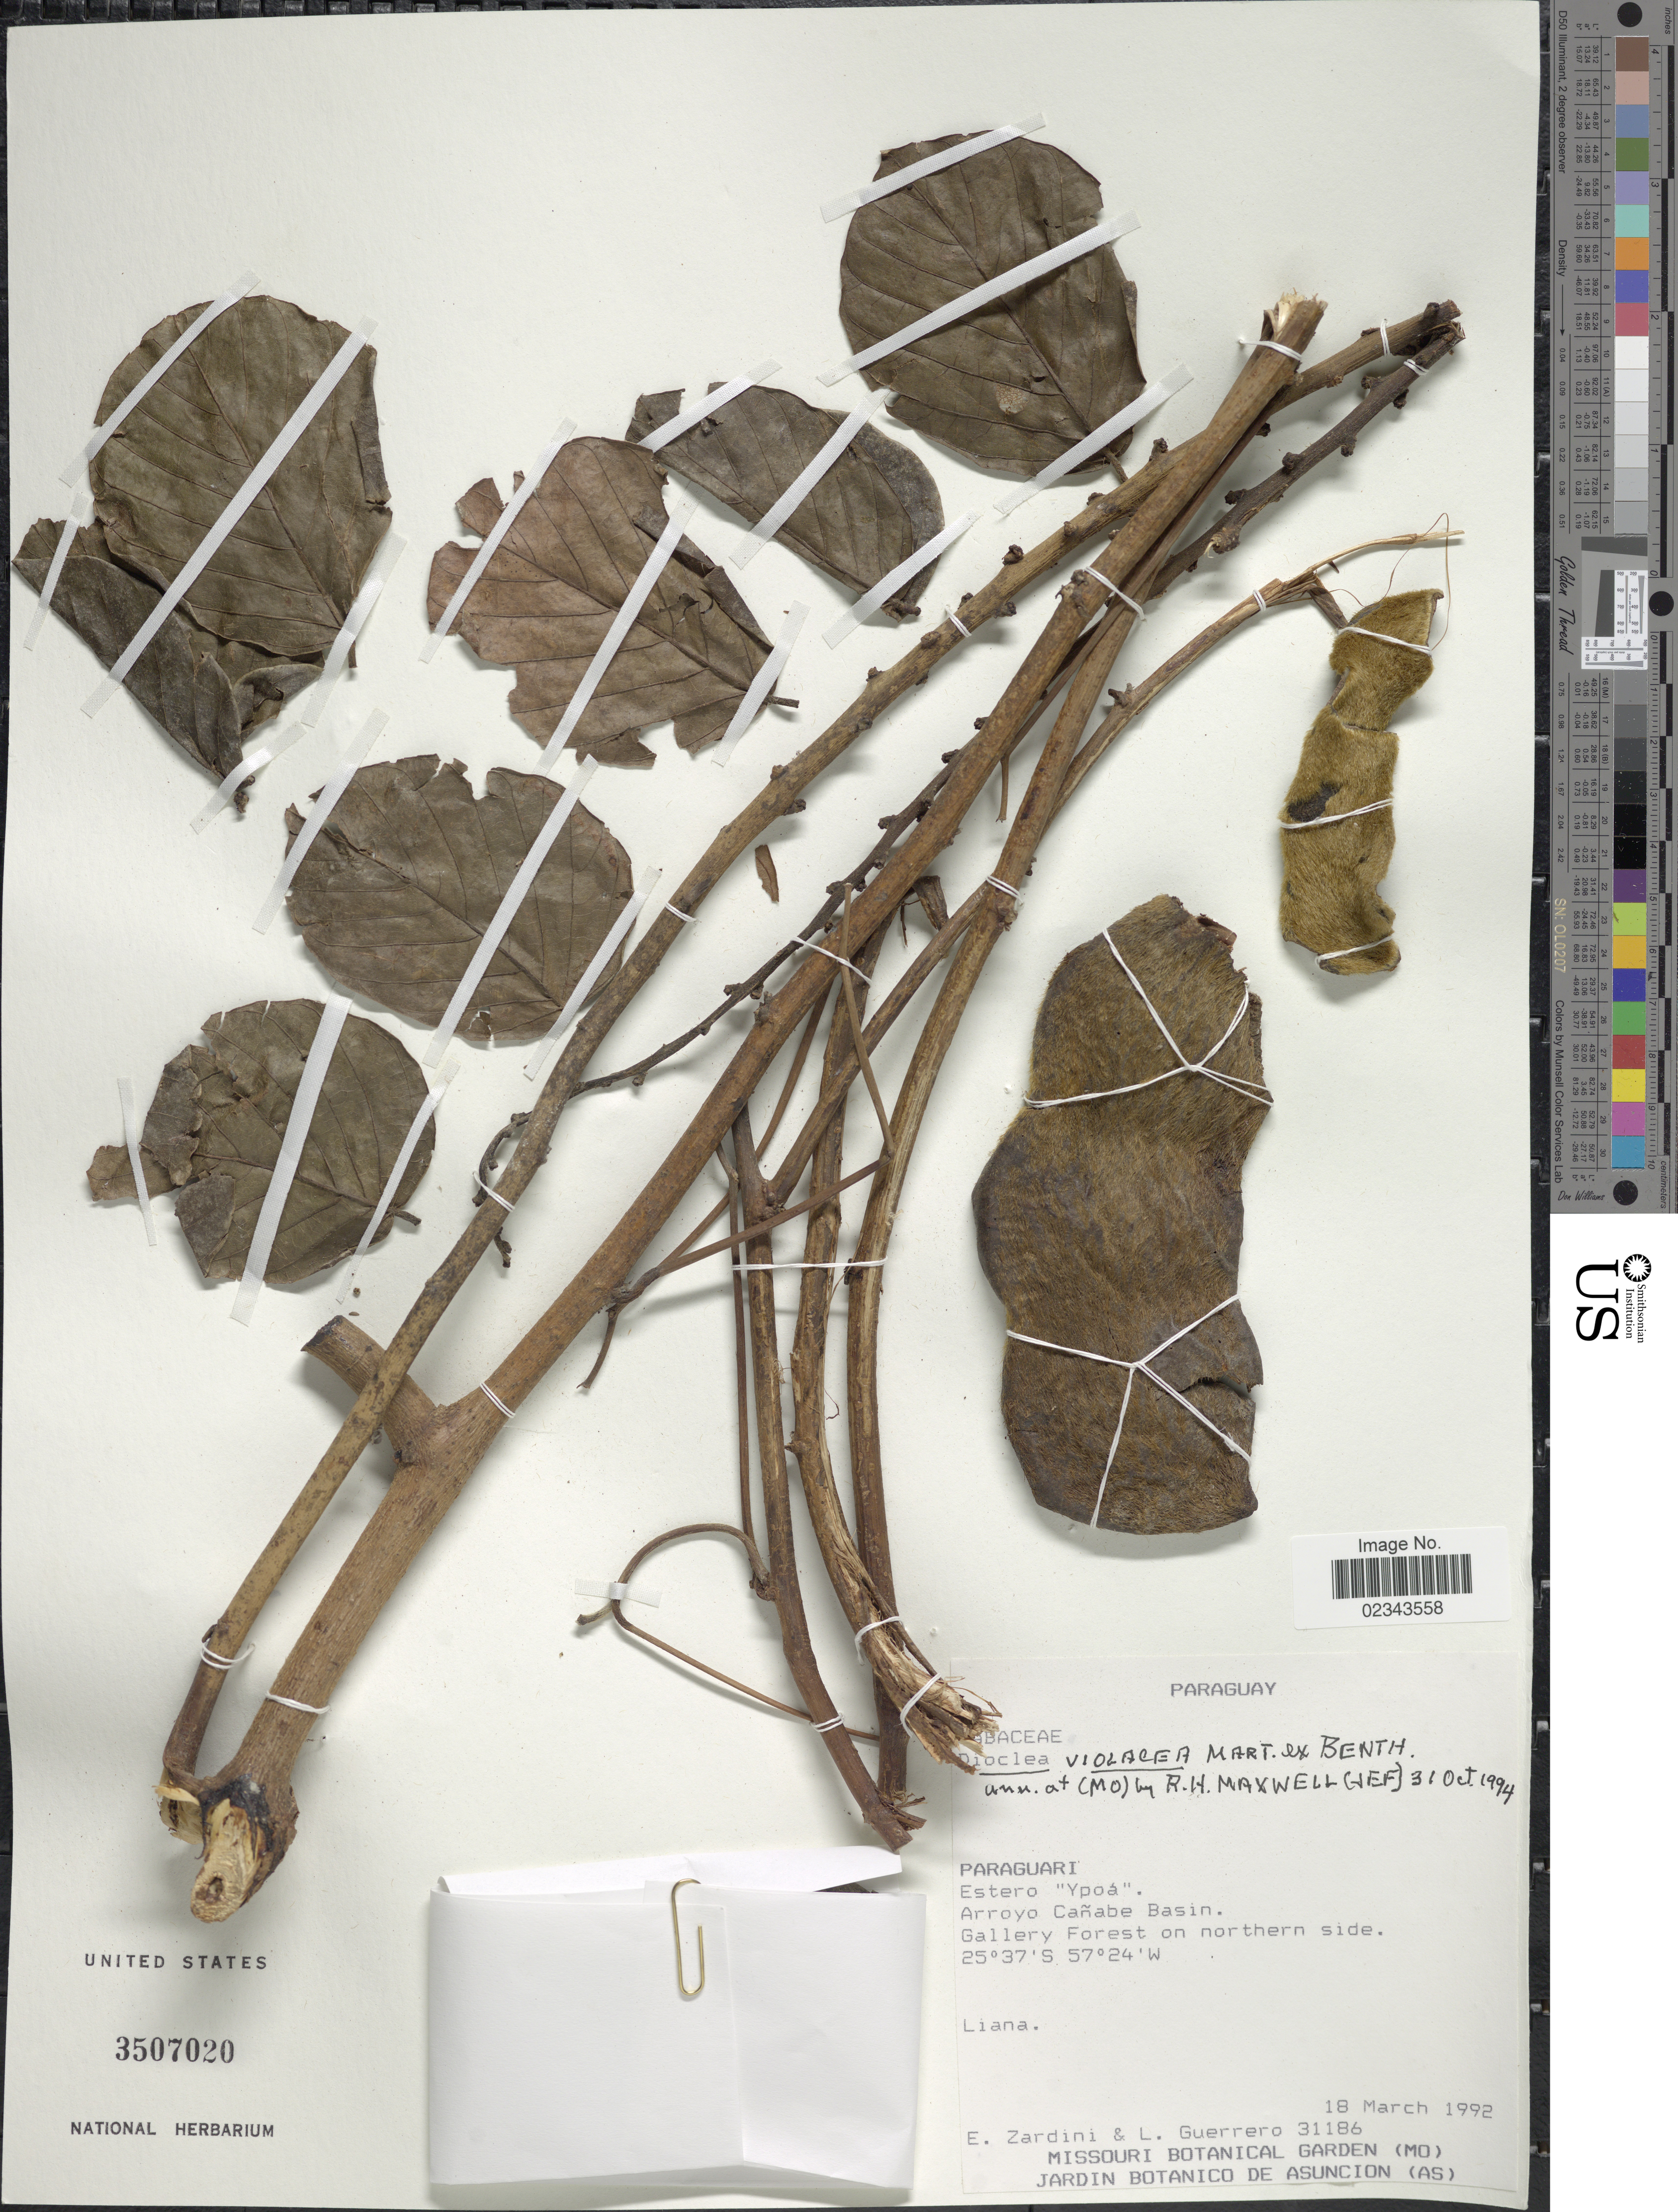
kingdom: Plantae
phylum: Tracheophyta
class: Magnoliopsida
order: Fabales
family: Fabaceae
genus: Macropsychanthus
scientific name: Macropsychanthus violaceus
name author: (Mart. ex Benth.) L.P. Queiroz & Snak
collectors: E. M. Zardini & L. Guerrero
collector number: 31186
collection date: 1992-03-18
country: Paraguay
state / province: Paraguari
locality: Estero "Ypoa", Arroyo Canabe Basin, gallery forest on northern side.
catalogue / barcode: US 3507020